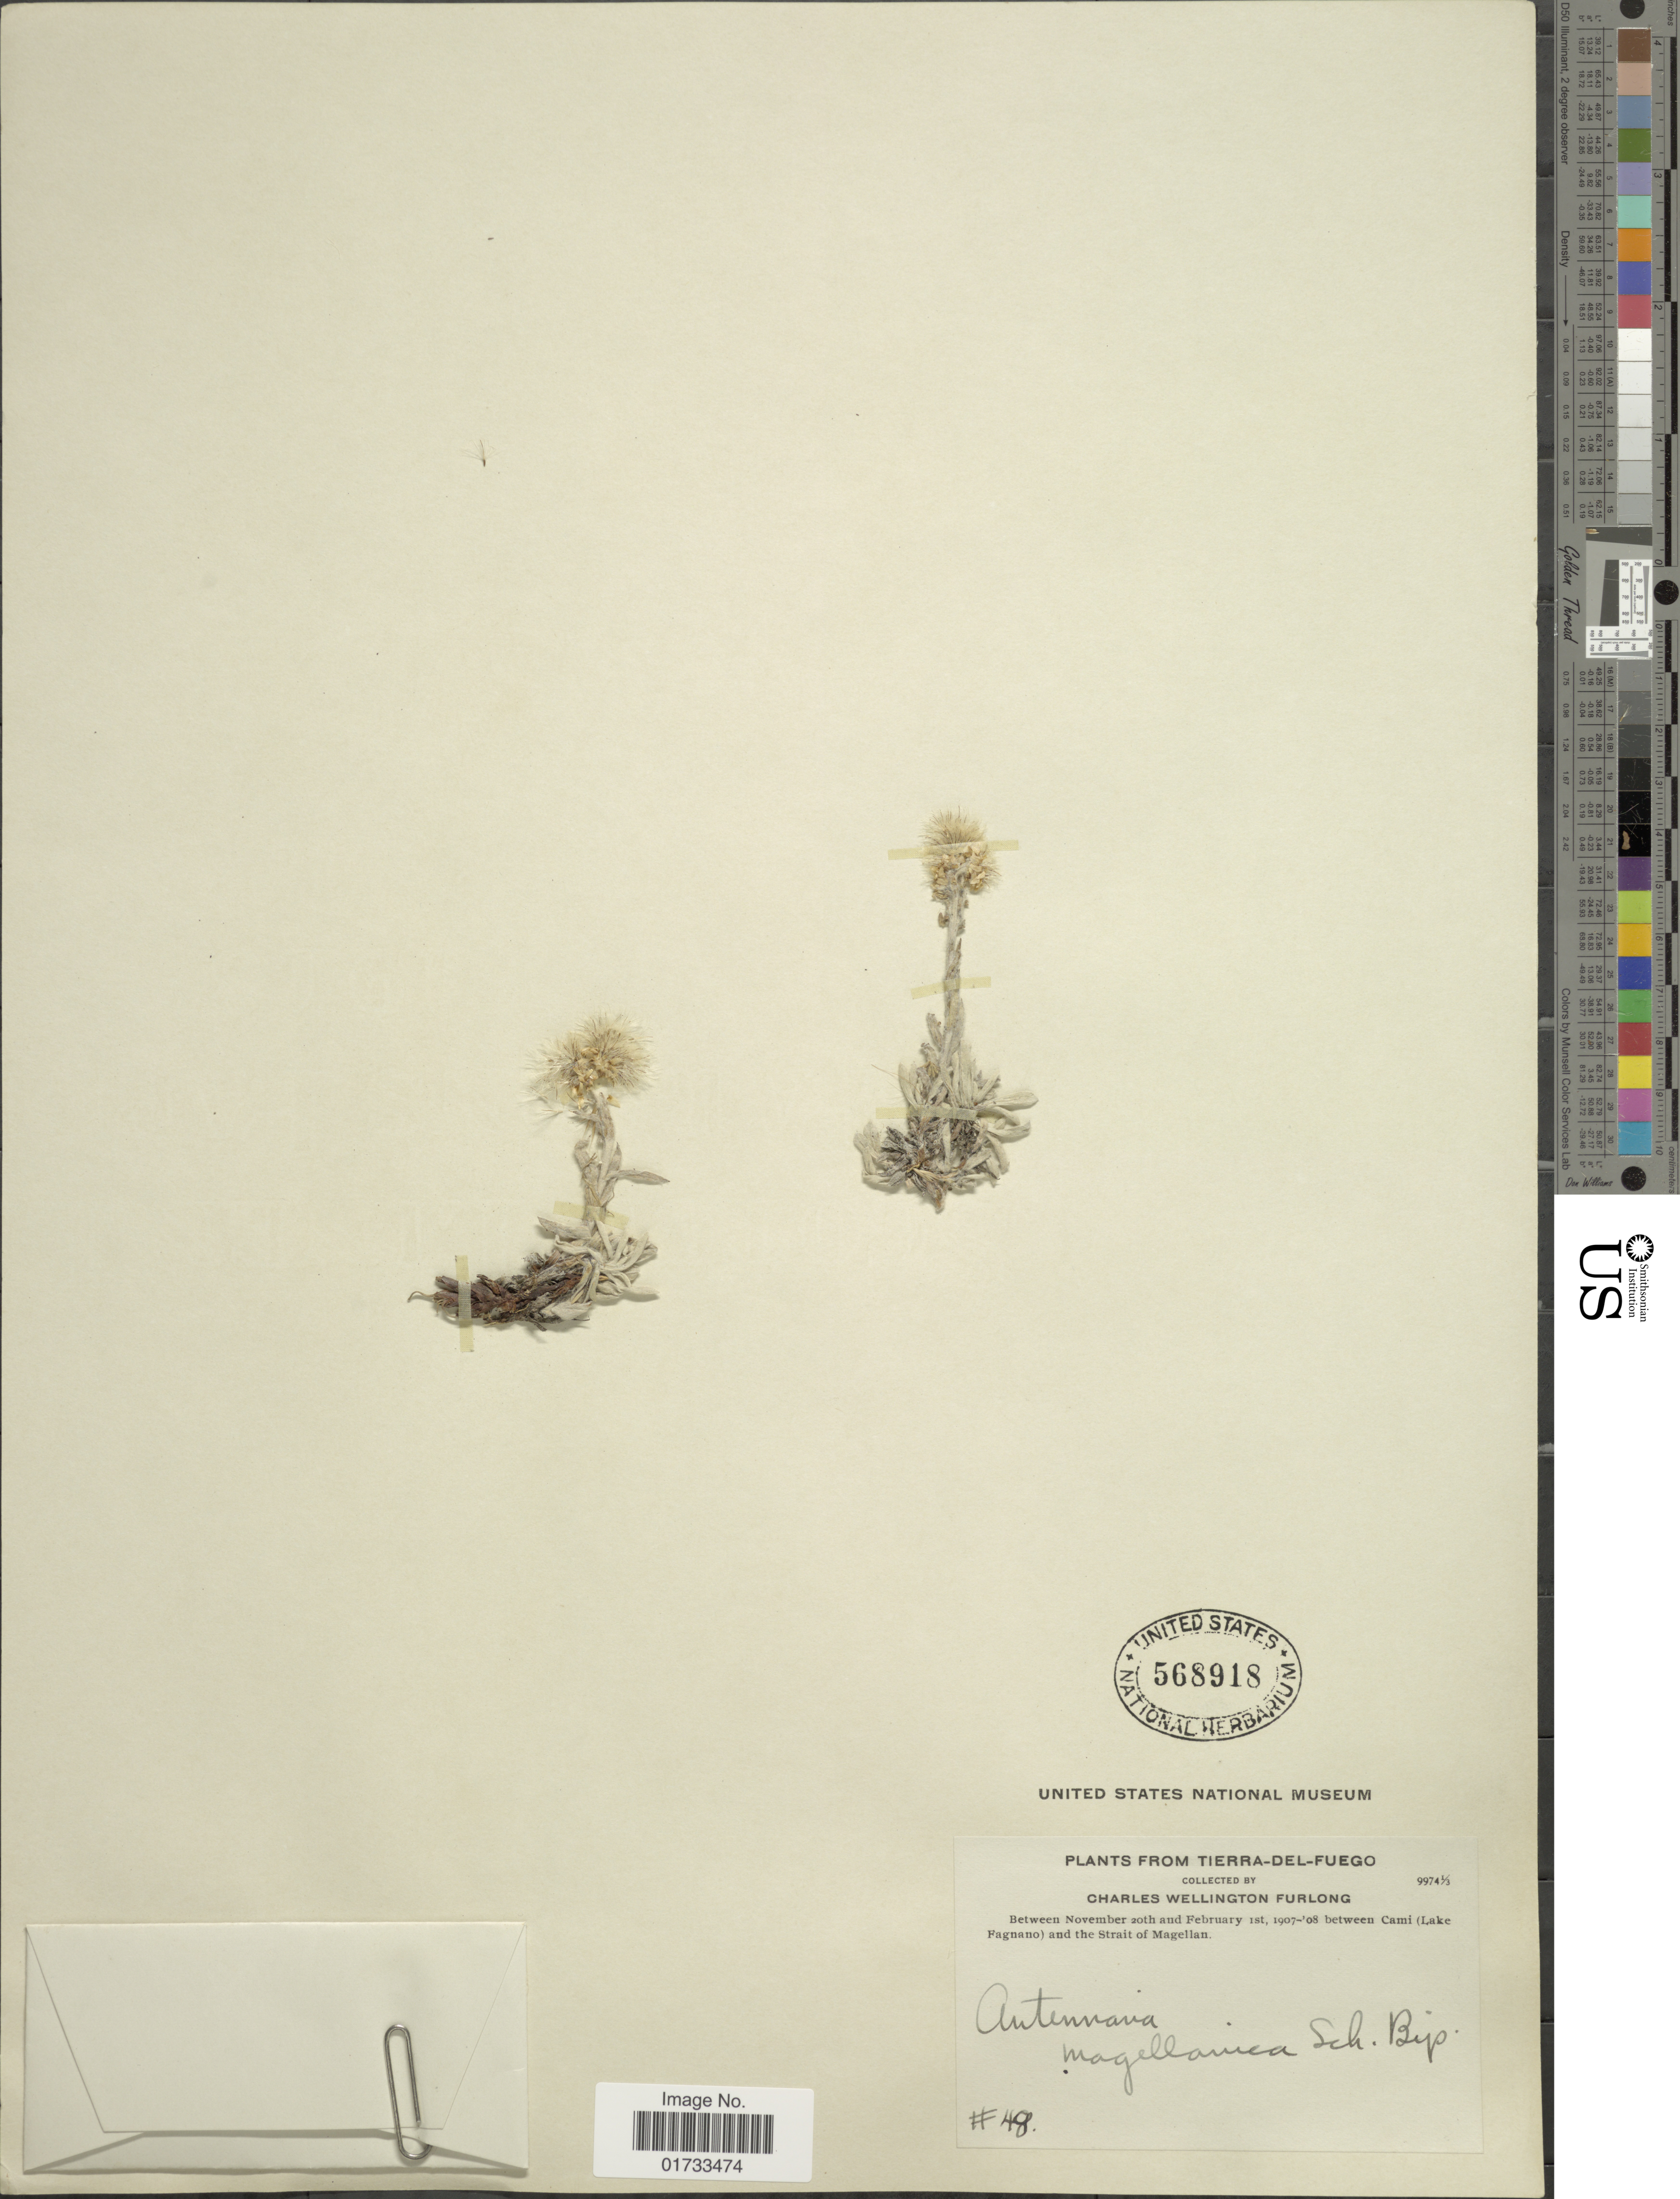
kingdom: Plantae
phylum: Tracheophyta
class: Magnoliopsida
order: Asterales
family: Asteraceae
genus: Antennaria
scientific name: Antennaria magellanica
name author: Sch. Bip.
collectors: C. Furlong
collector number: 48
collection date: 1907-11-20/1908-02-01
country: Argentina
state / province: Tierra del Fuego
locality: Between Cami (Lake Fagnano) and the Strait of Magellan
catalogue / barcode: US 568918